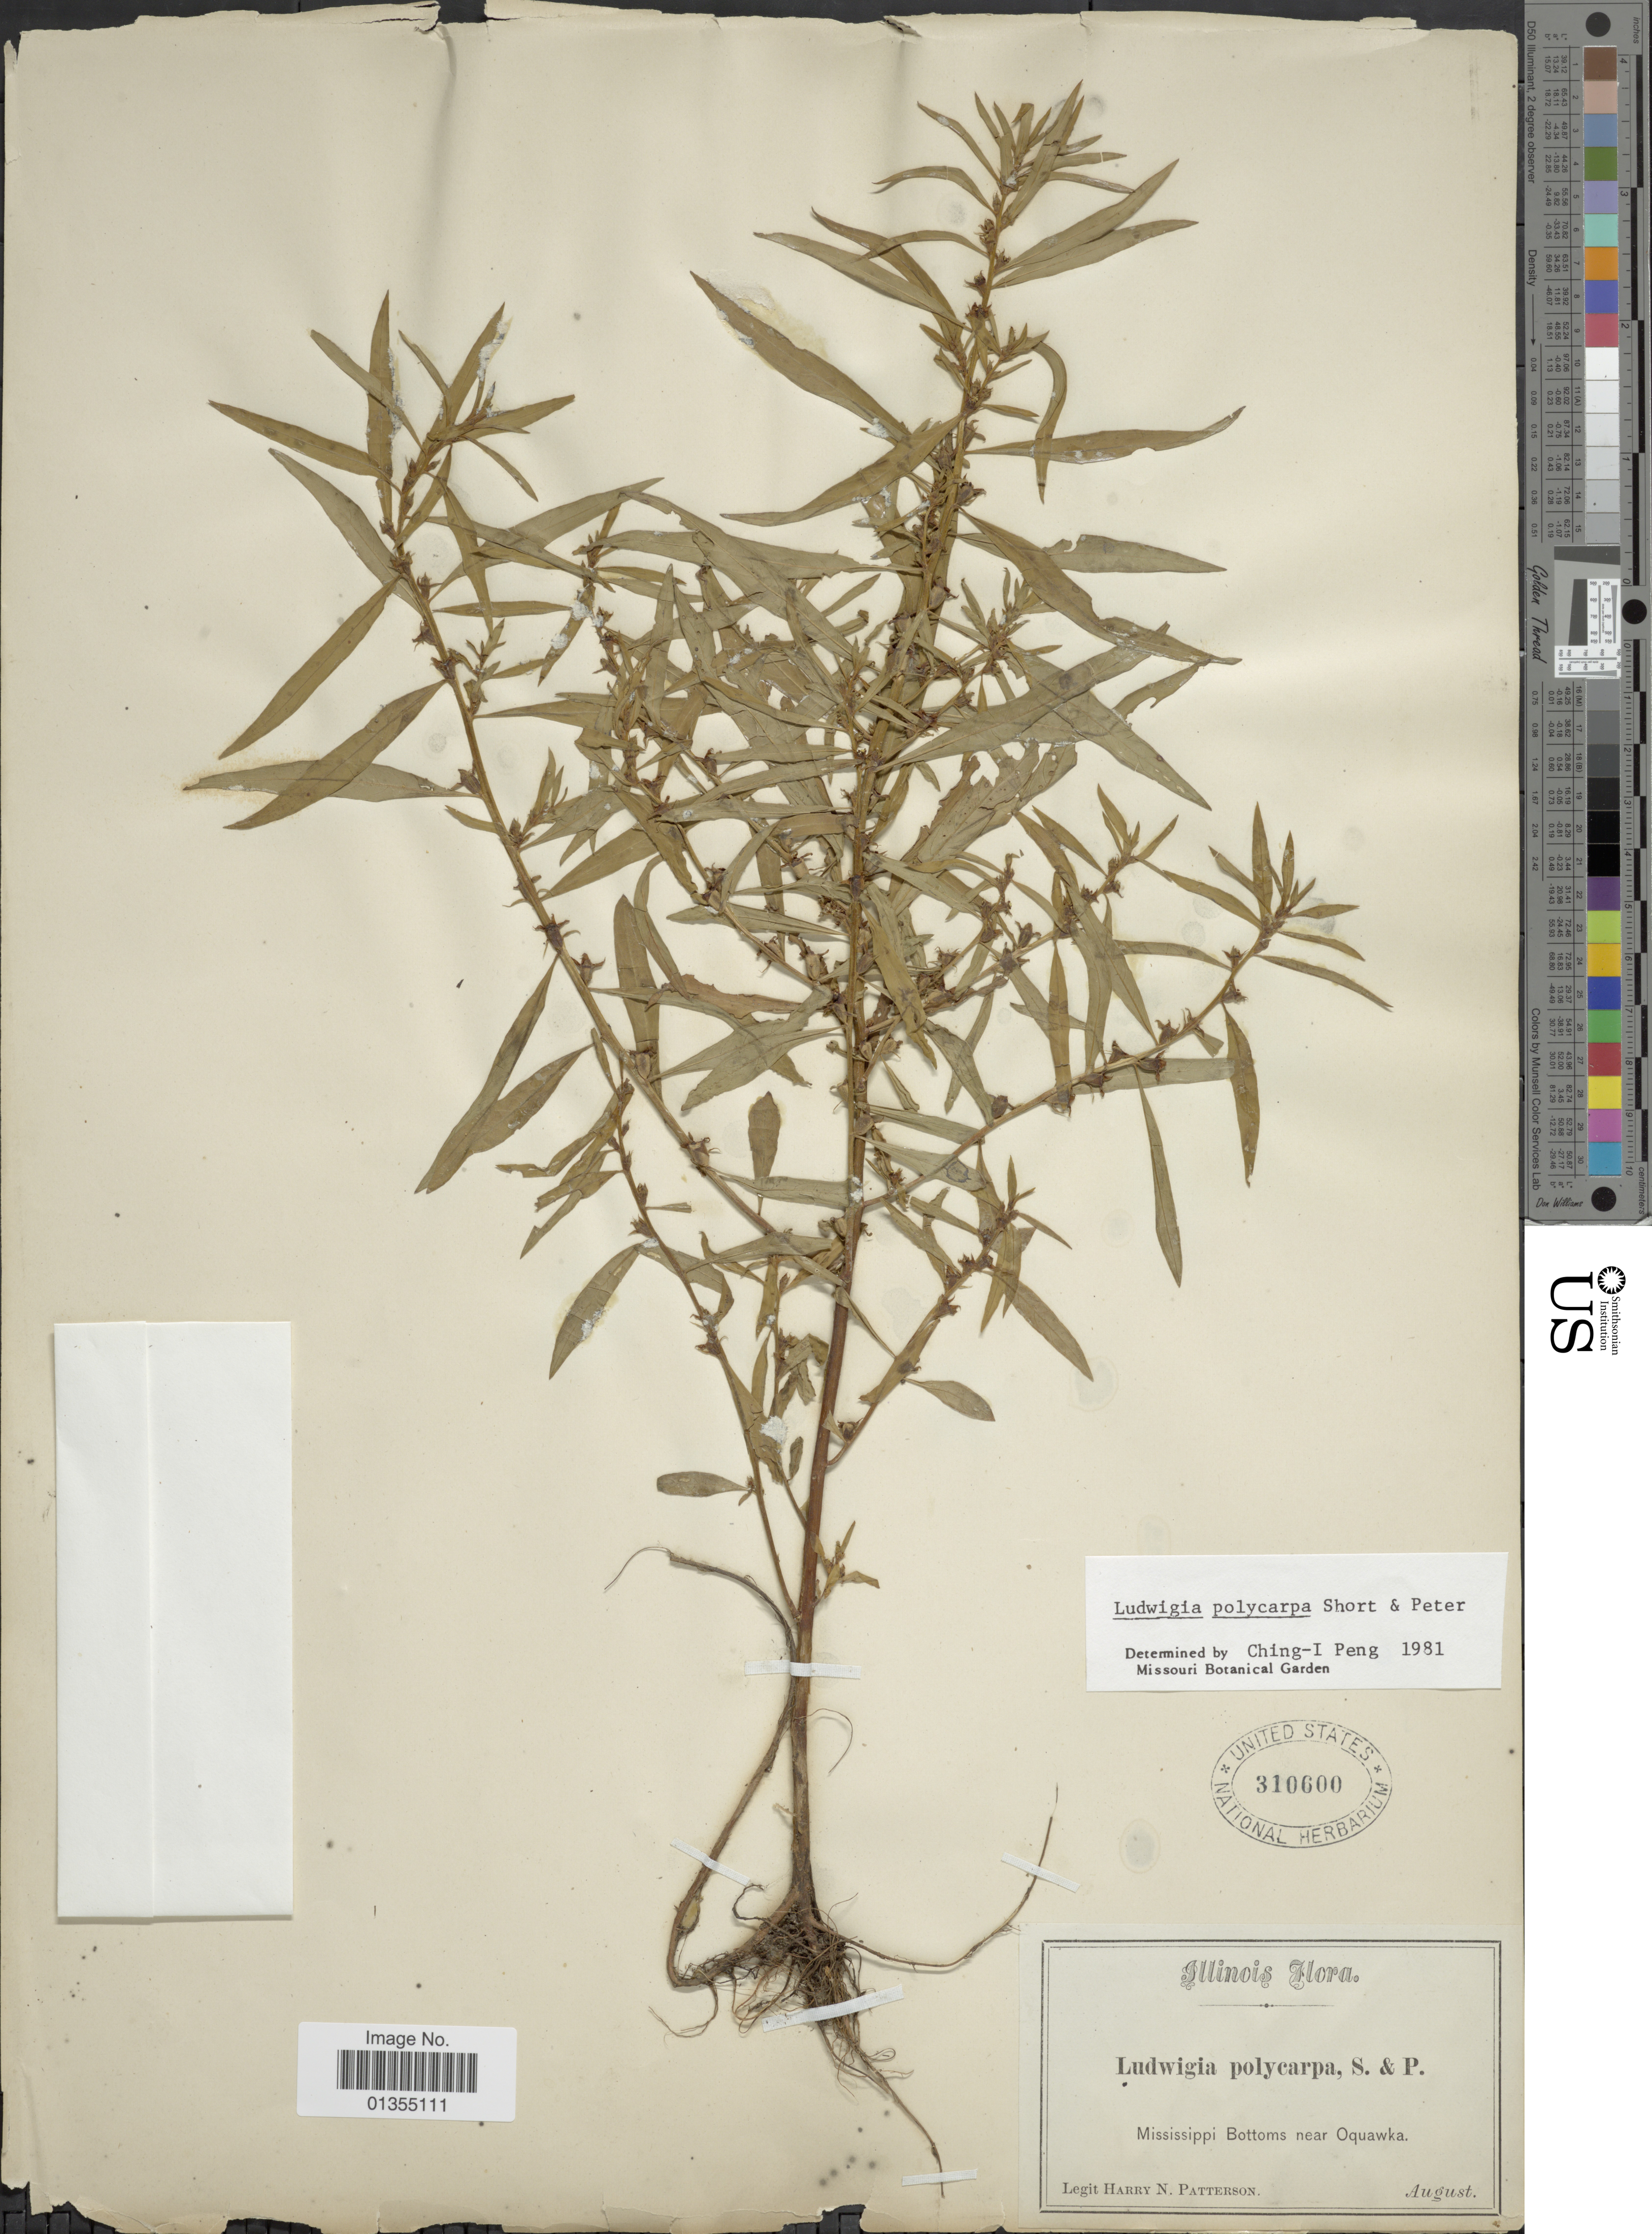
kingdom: Plantae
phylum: Tracheophyta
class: Magnoliopsida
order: Myrtales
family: Onagraceae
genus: Ludwigia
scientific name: Ludwigia polycarpa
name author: Short & R. Peter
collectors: H. N. Patterson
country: United States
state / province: Mississippi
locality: Bottoms near Oquawka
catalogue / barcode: US 310600